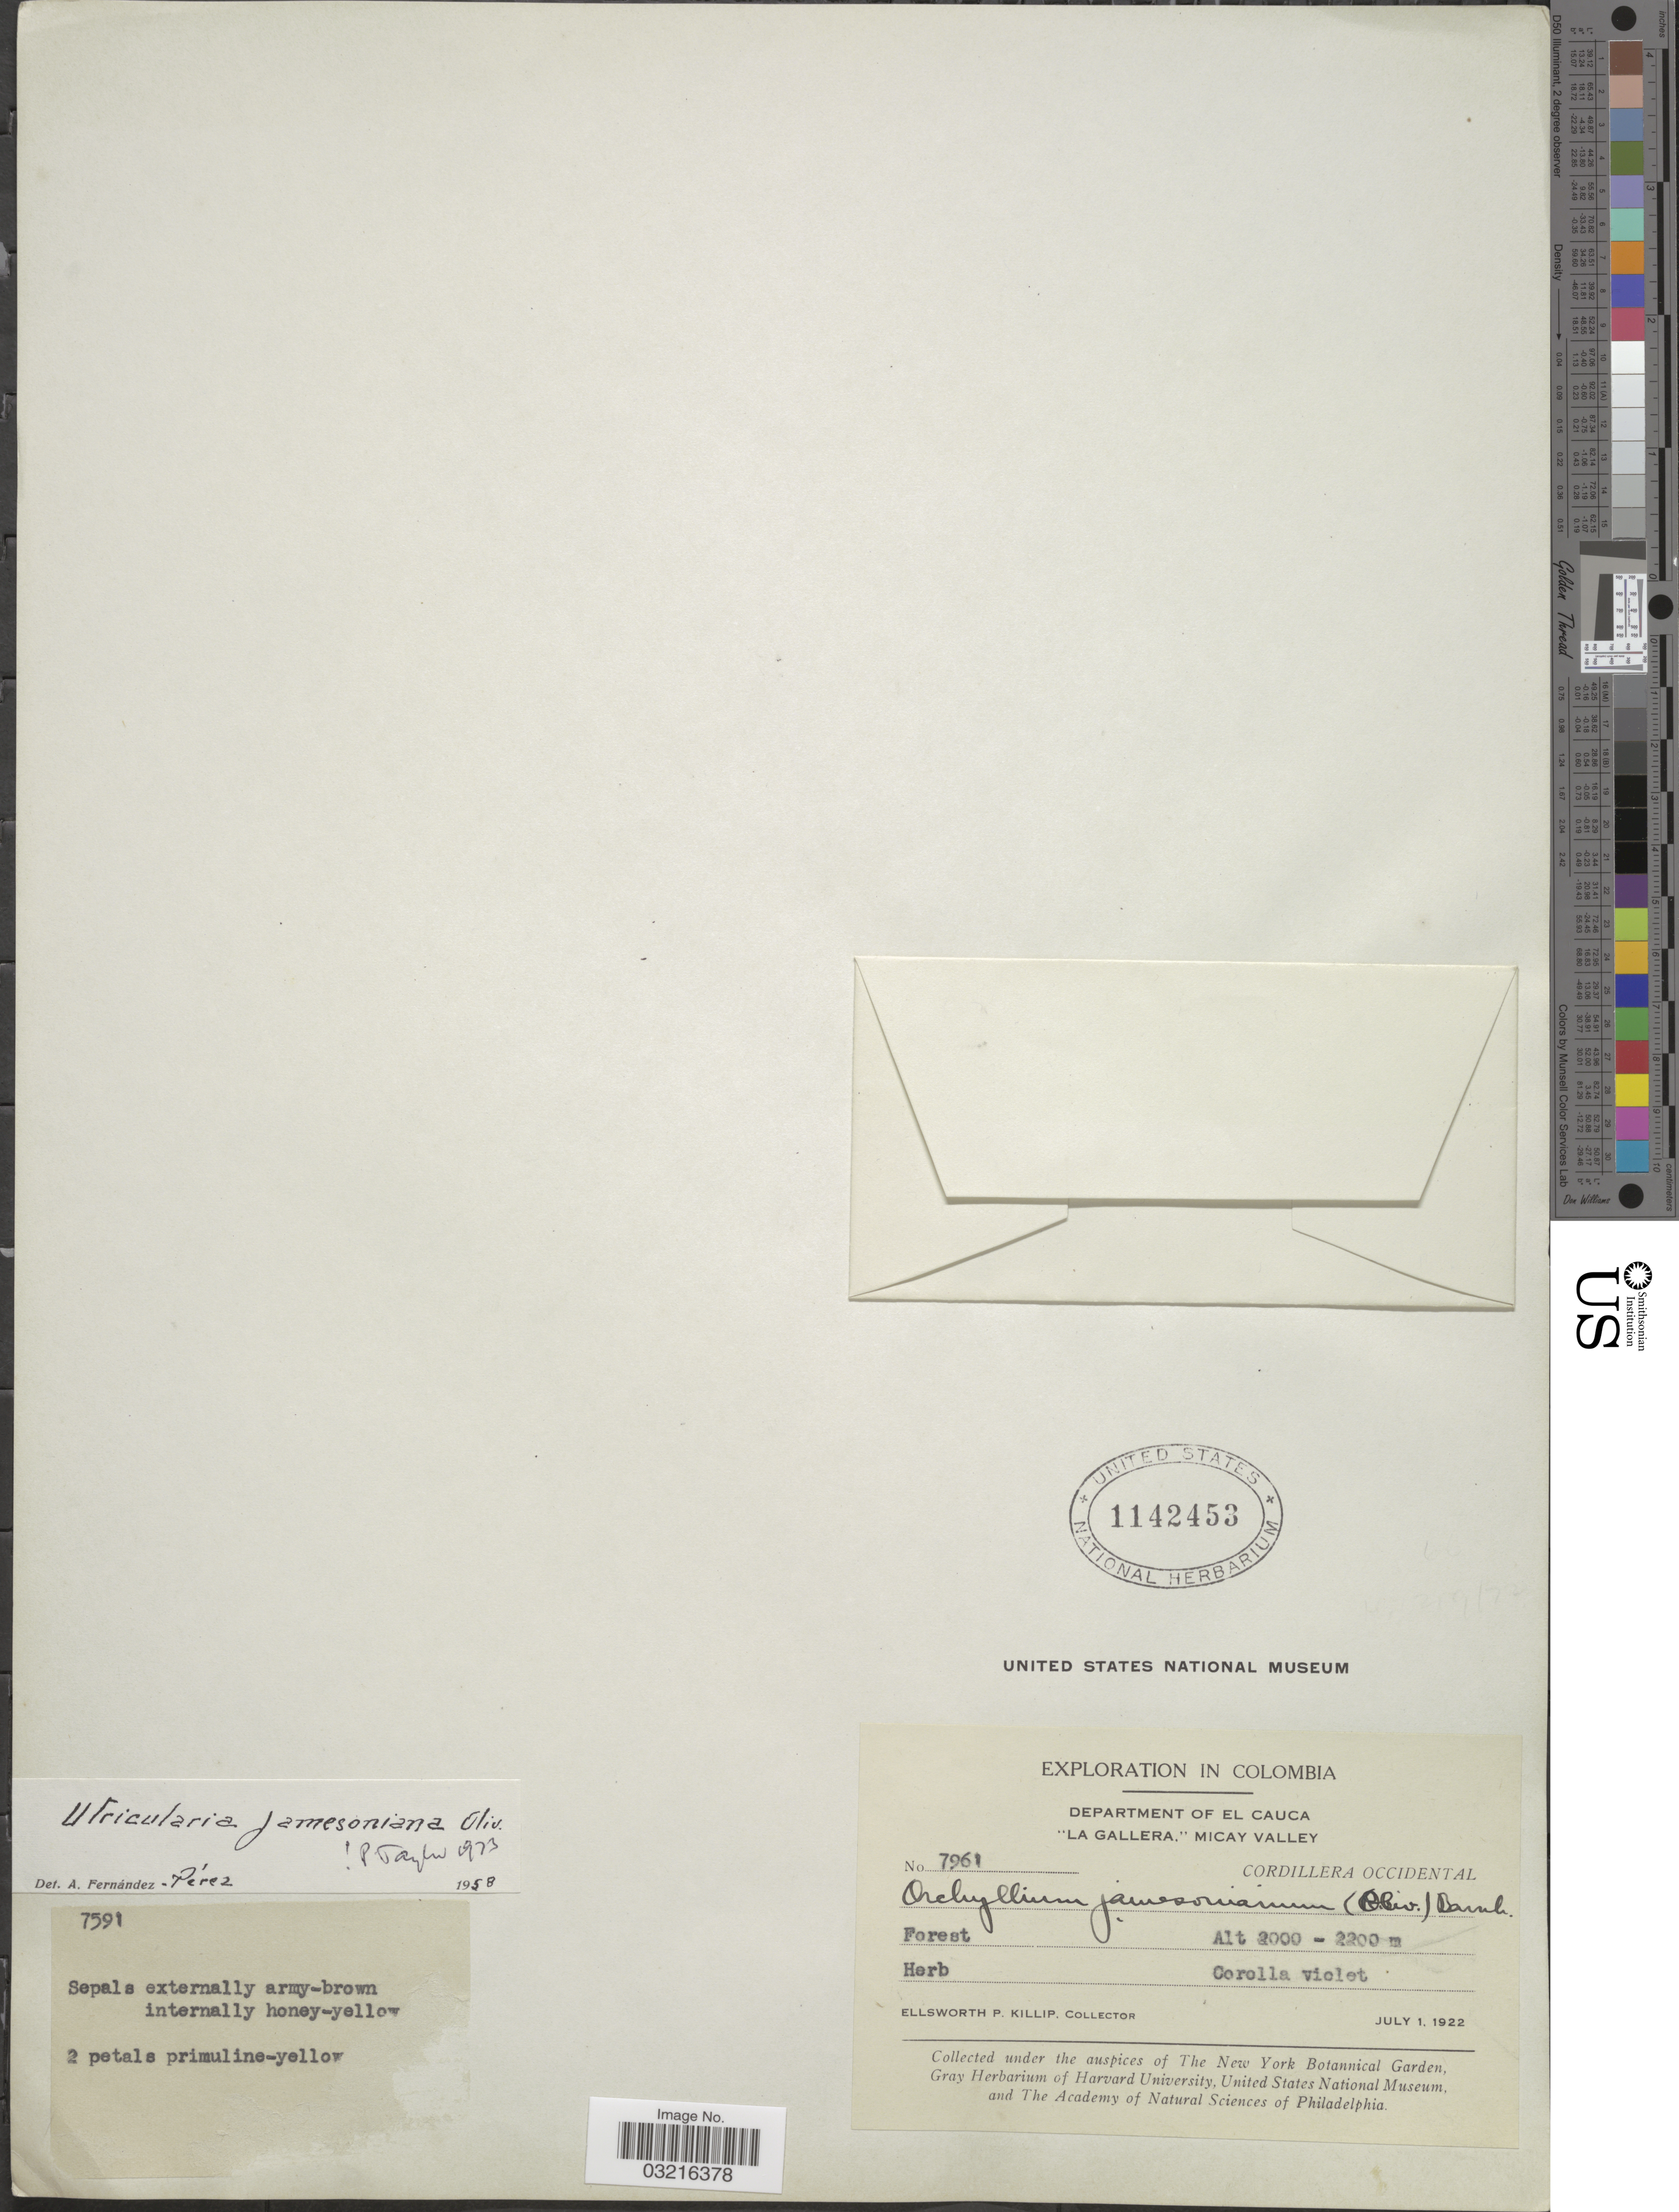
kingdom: Plantae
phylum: Tracheophyta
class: Magnoliopsida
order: Lamiales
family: Lentibulariaceae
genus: Utricularia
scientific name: Utricularia jamesoniana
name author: Oliv.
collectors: E. P. Killip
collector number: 7961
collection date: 1922-07-01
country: Colombia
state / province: Cauca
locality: Department of El Cauca, "La Gallera," Micay Valley, Cordillera Occidental.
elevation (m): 2000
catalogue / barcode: US 1142453